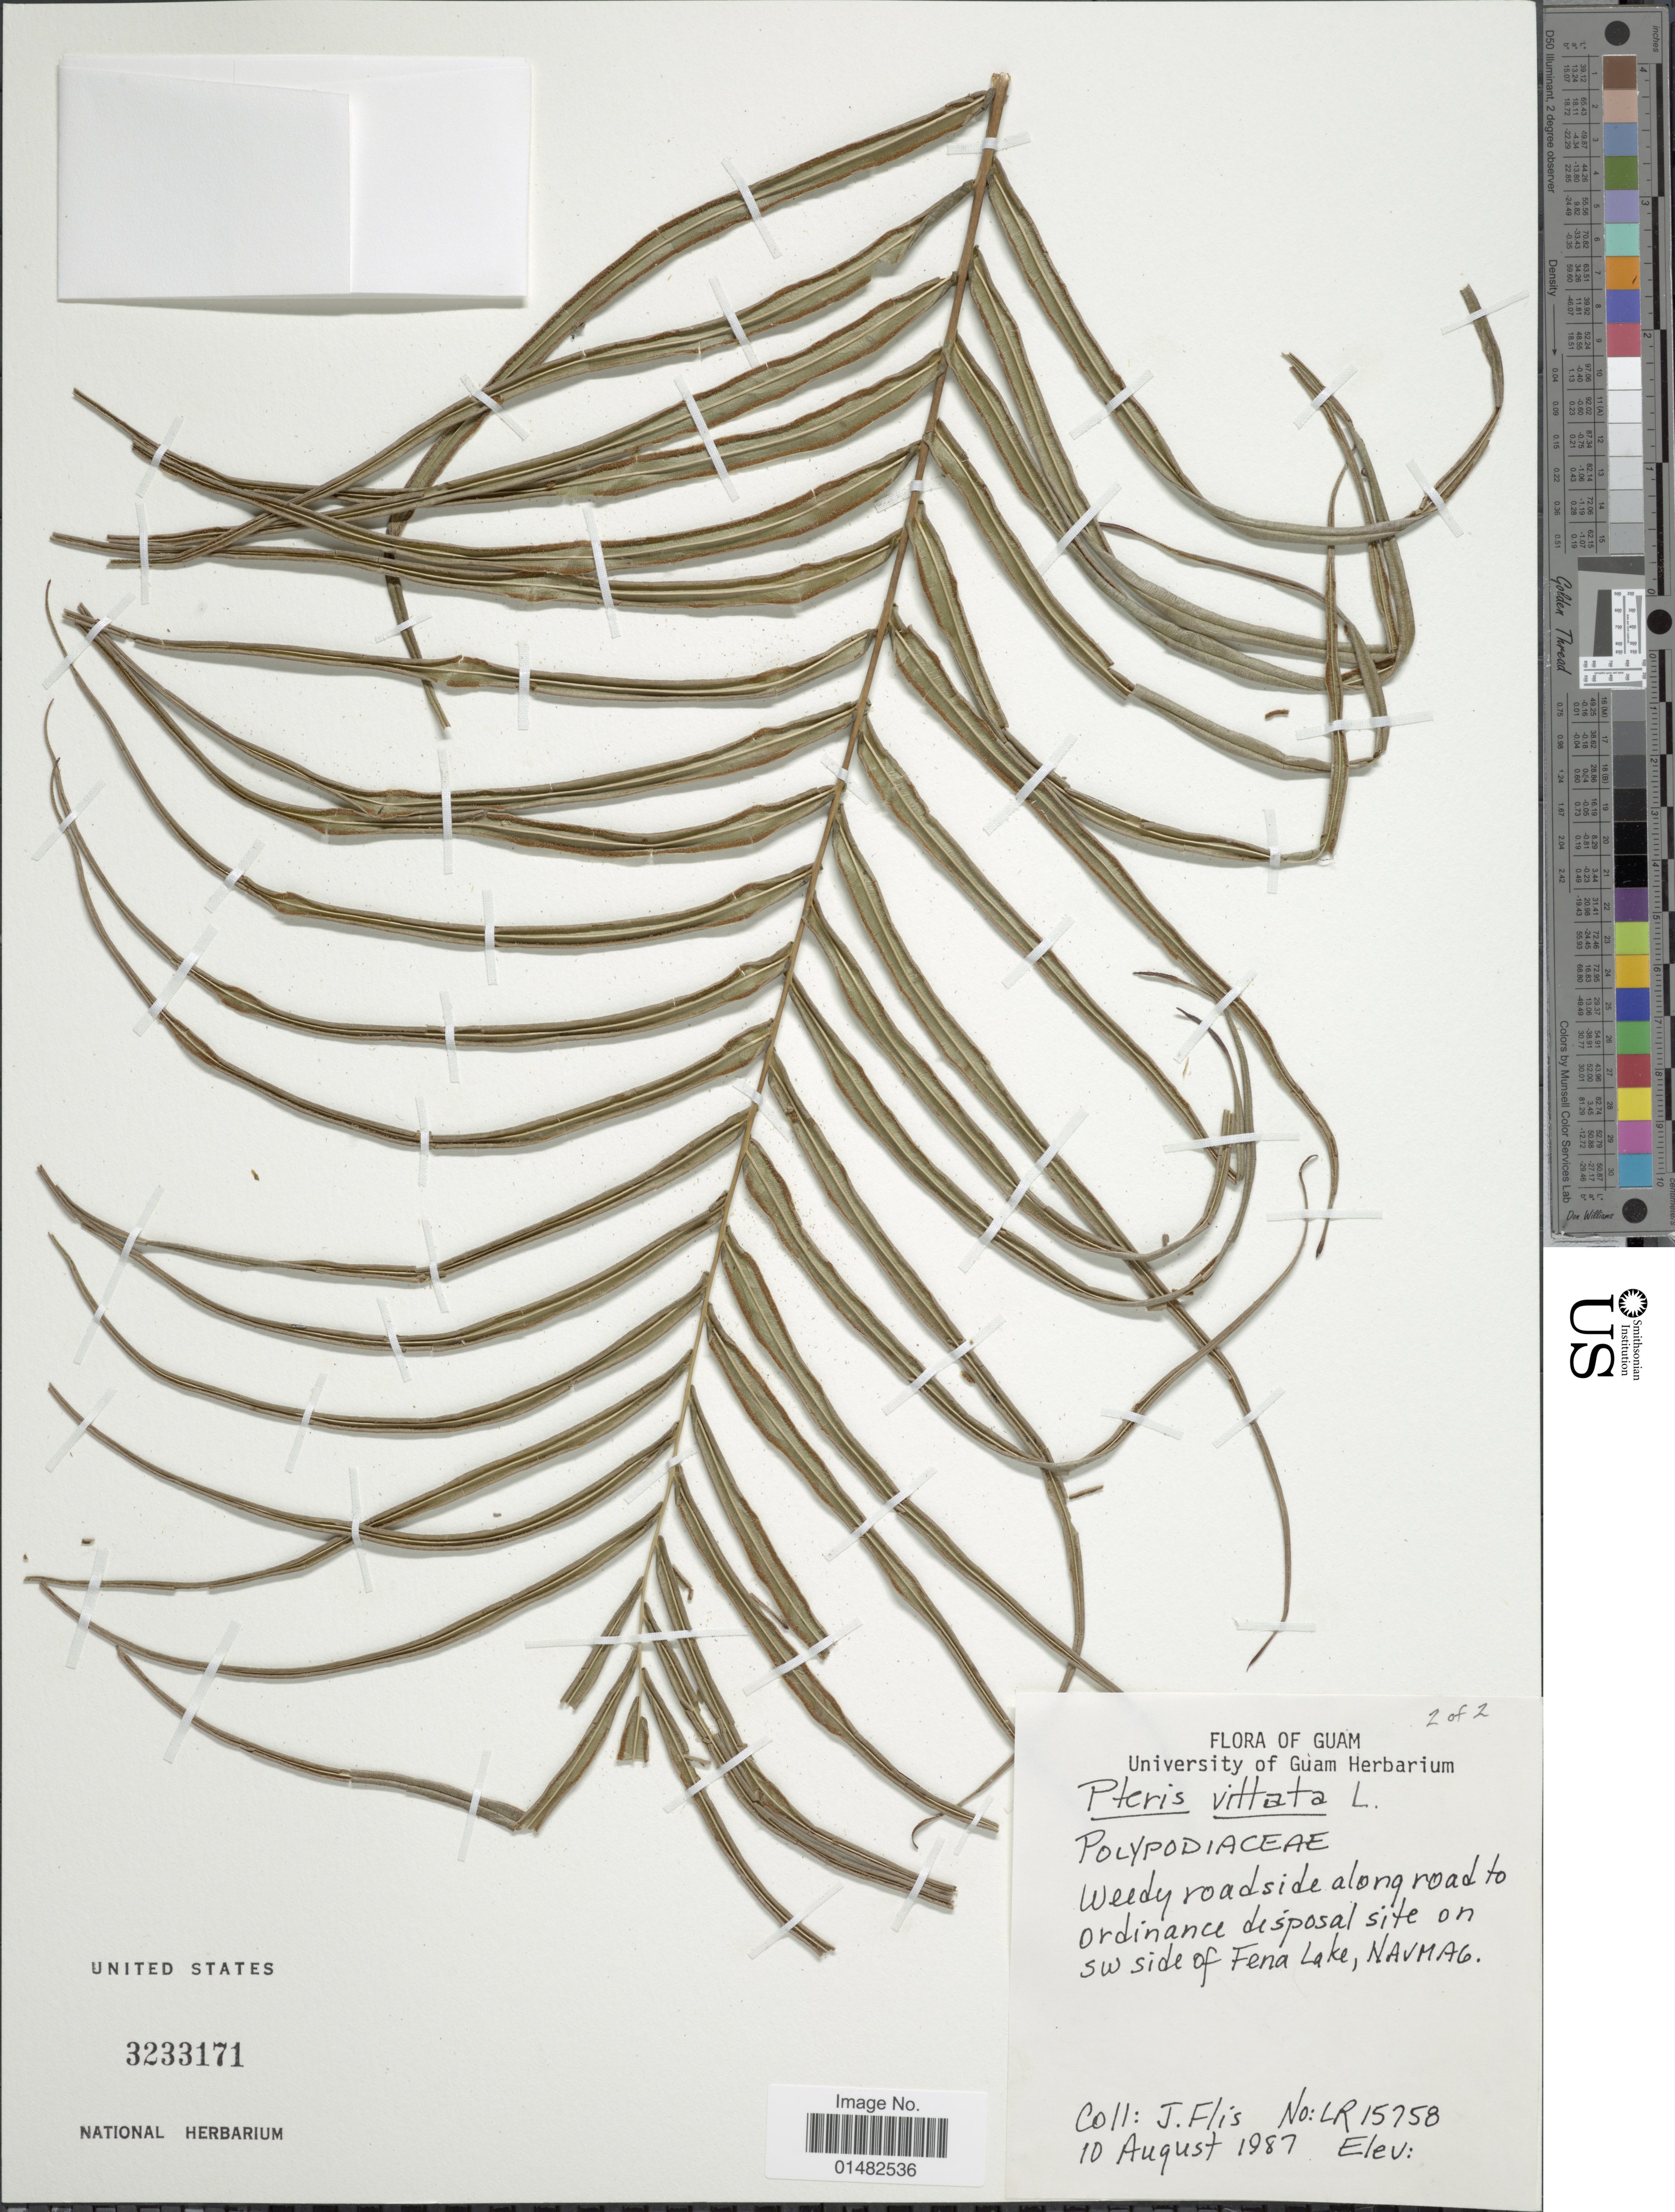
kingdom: Plantae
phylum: Tracheophyta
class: Polypodiopsida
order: Polypodiales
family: Pteridaceae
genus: Pteris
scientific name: Pteris vittata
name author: L.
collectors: J. Flis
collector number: LR15758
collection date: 1987-08-10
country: Guam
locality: Guam, Weedy roadside along road to ordinance desposal site on SW side of Fena Lake. NAVMAG [interpreted]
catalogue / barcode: US 3233171